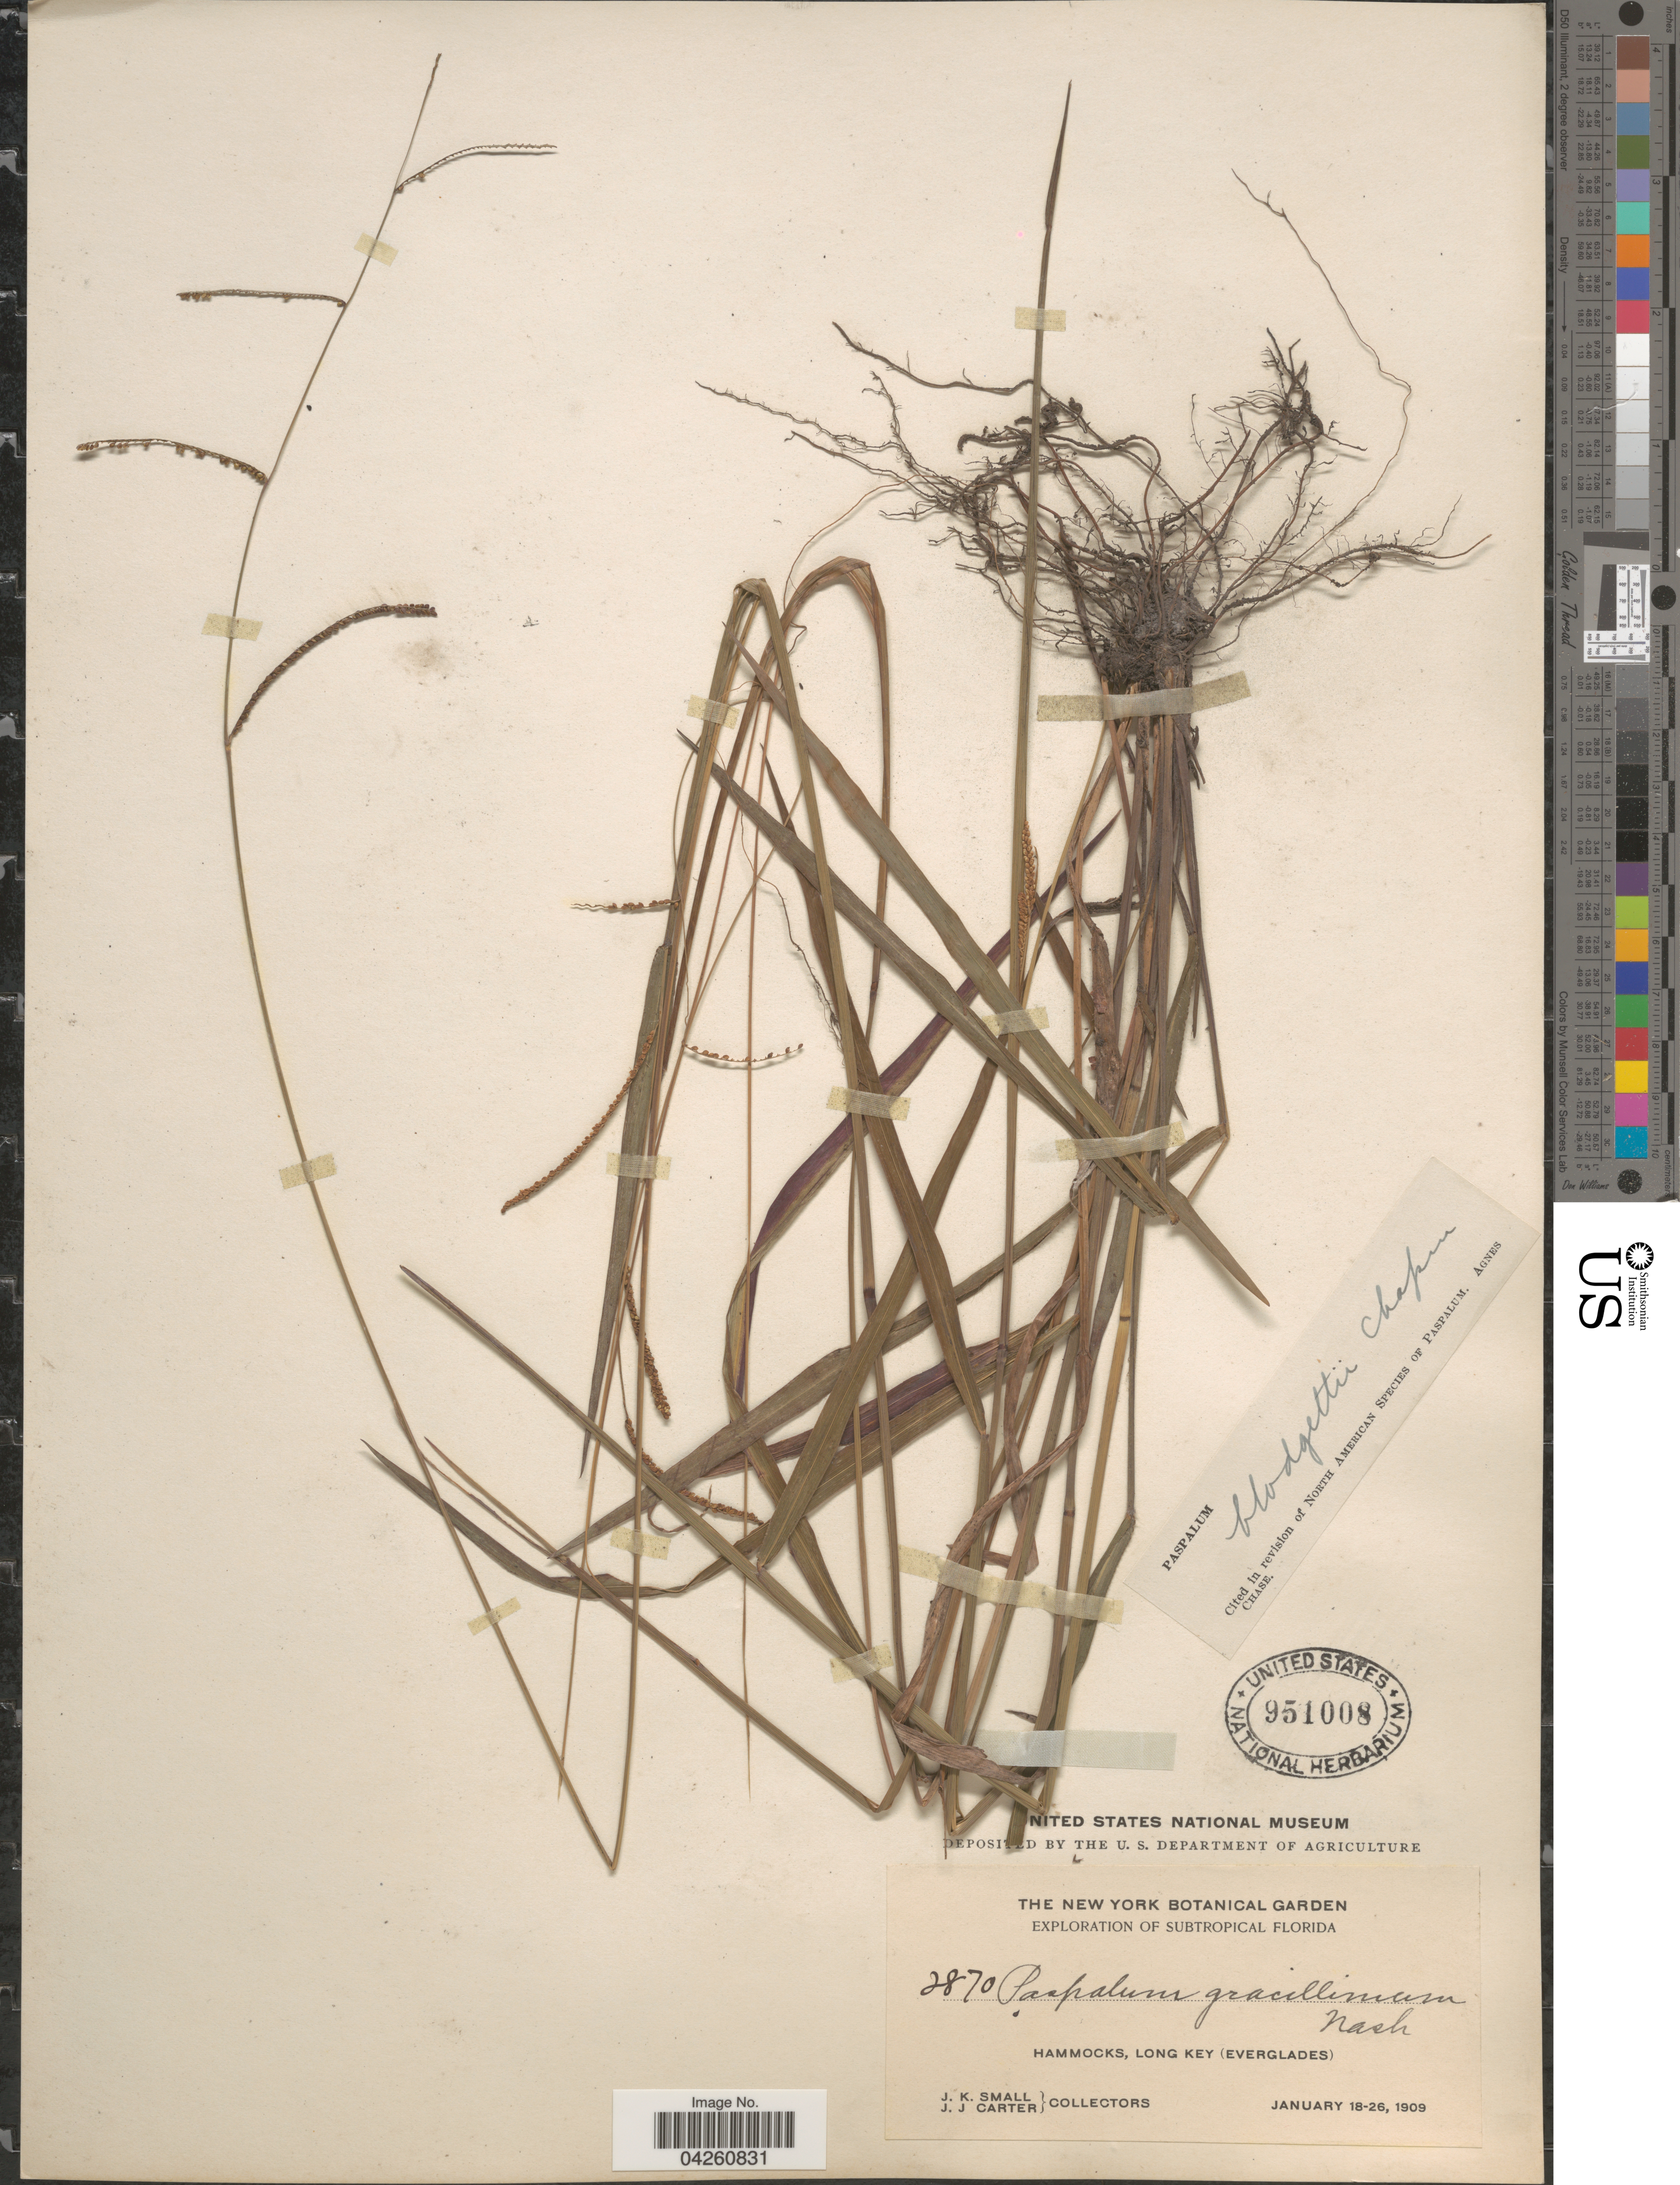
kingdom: Plantae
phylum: Tracheophyta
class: Liliopsida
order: Poales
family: Poaceae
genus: Paspalum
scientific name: Paspalum blodgettii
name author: Chapm.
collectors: J. K. Small & J. Carter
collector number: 2870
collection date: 1909-01-18/1909-01-26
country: United States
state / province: Florida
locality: Exploration of Subtropical Florida. Hammocks, Long Key (Everglades).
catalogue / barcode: US 951008